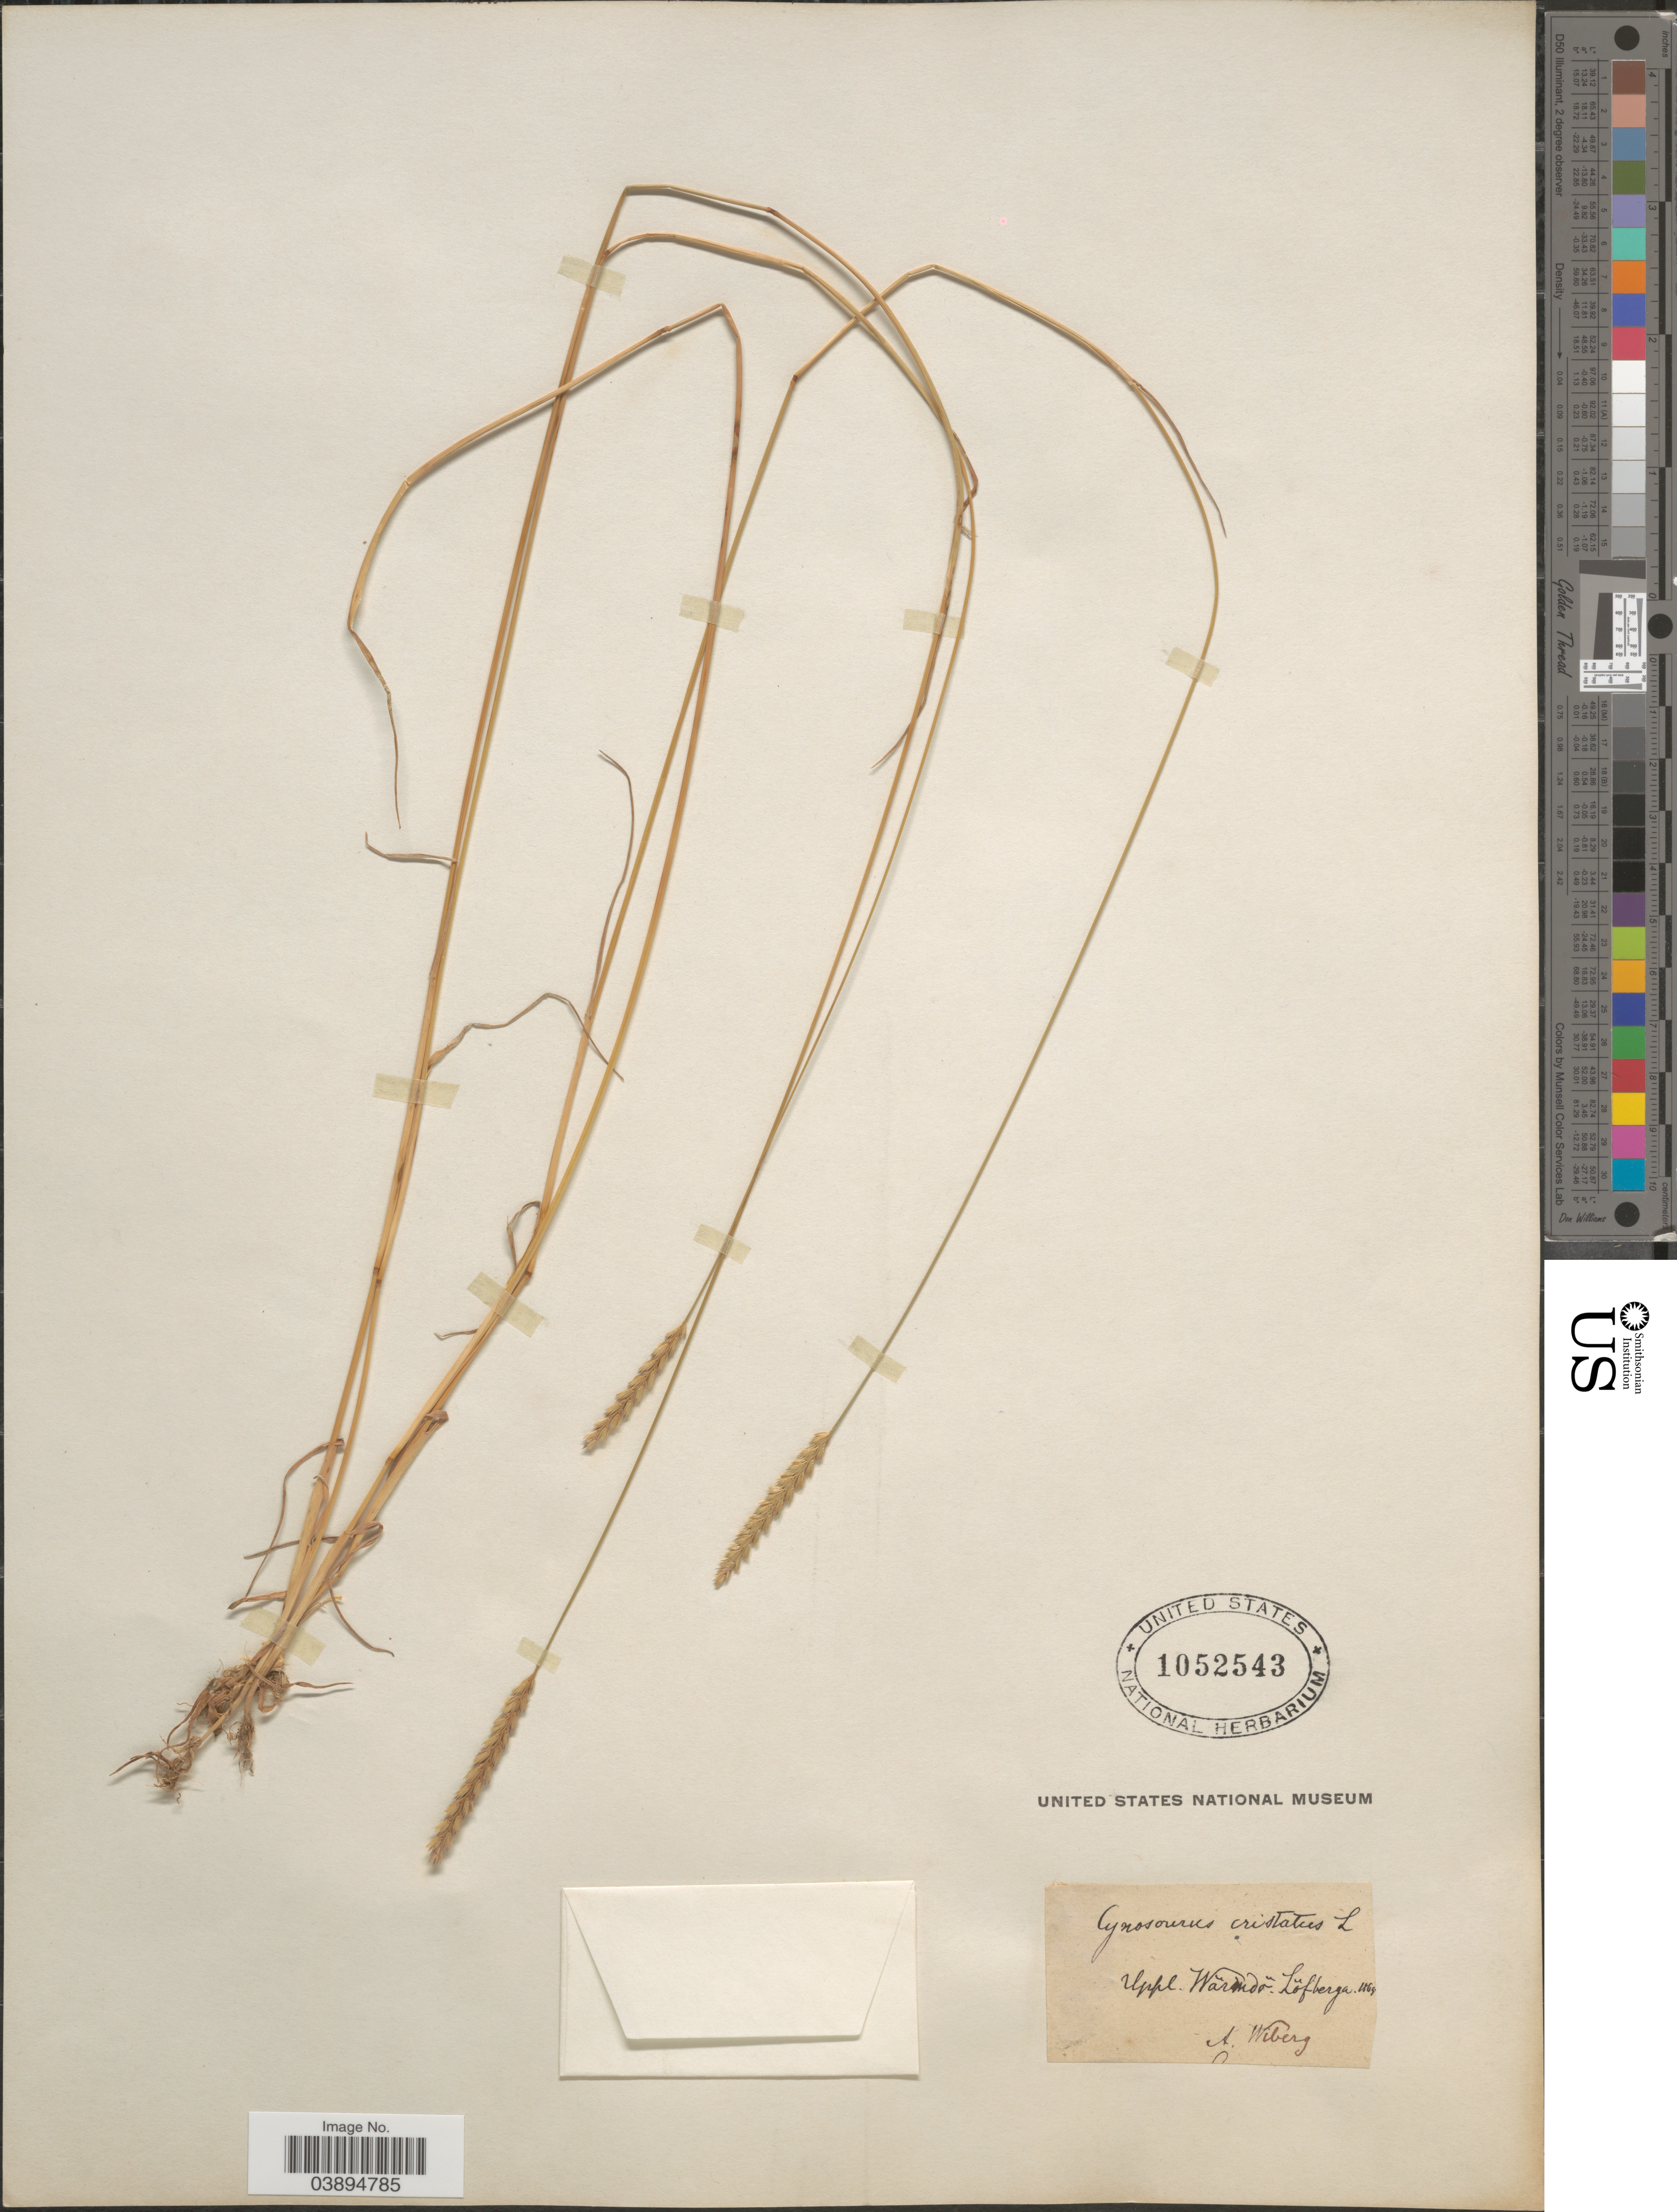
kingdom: Plantae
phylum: Tracheophyta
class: Liliopsida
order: Poales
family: Poaceae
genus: Cynosurus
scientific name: Cynosurus cristatus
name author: L.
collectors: A. Wiberg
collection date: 1869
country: Sweden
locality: Uppl. Vărmdõ. Lõfberga. [interpreted]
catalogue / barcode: US 1052543